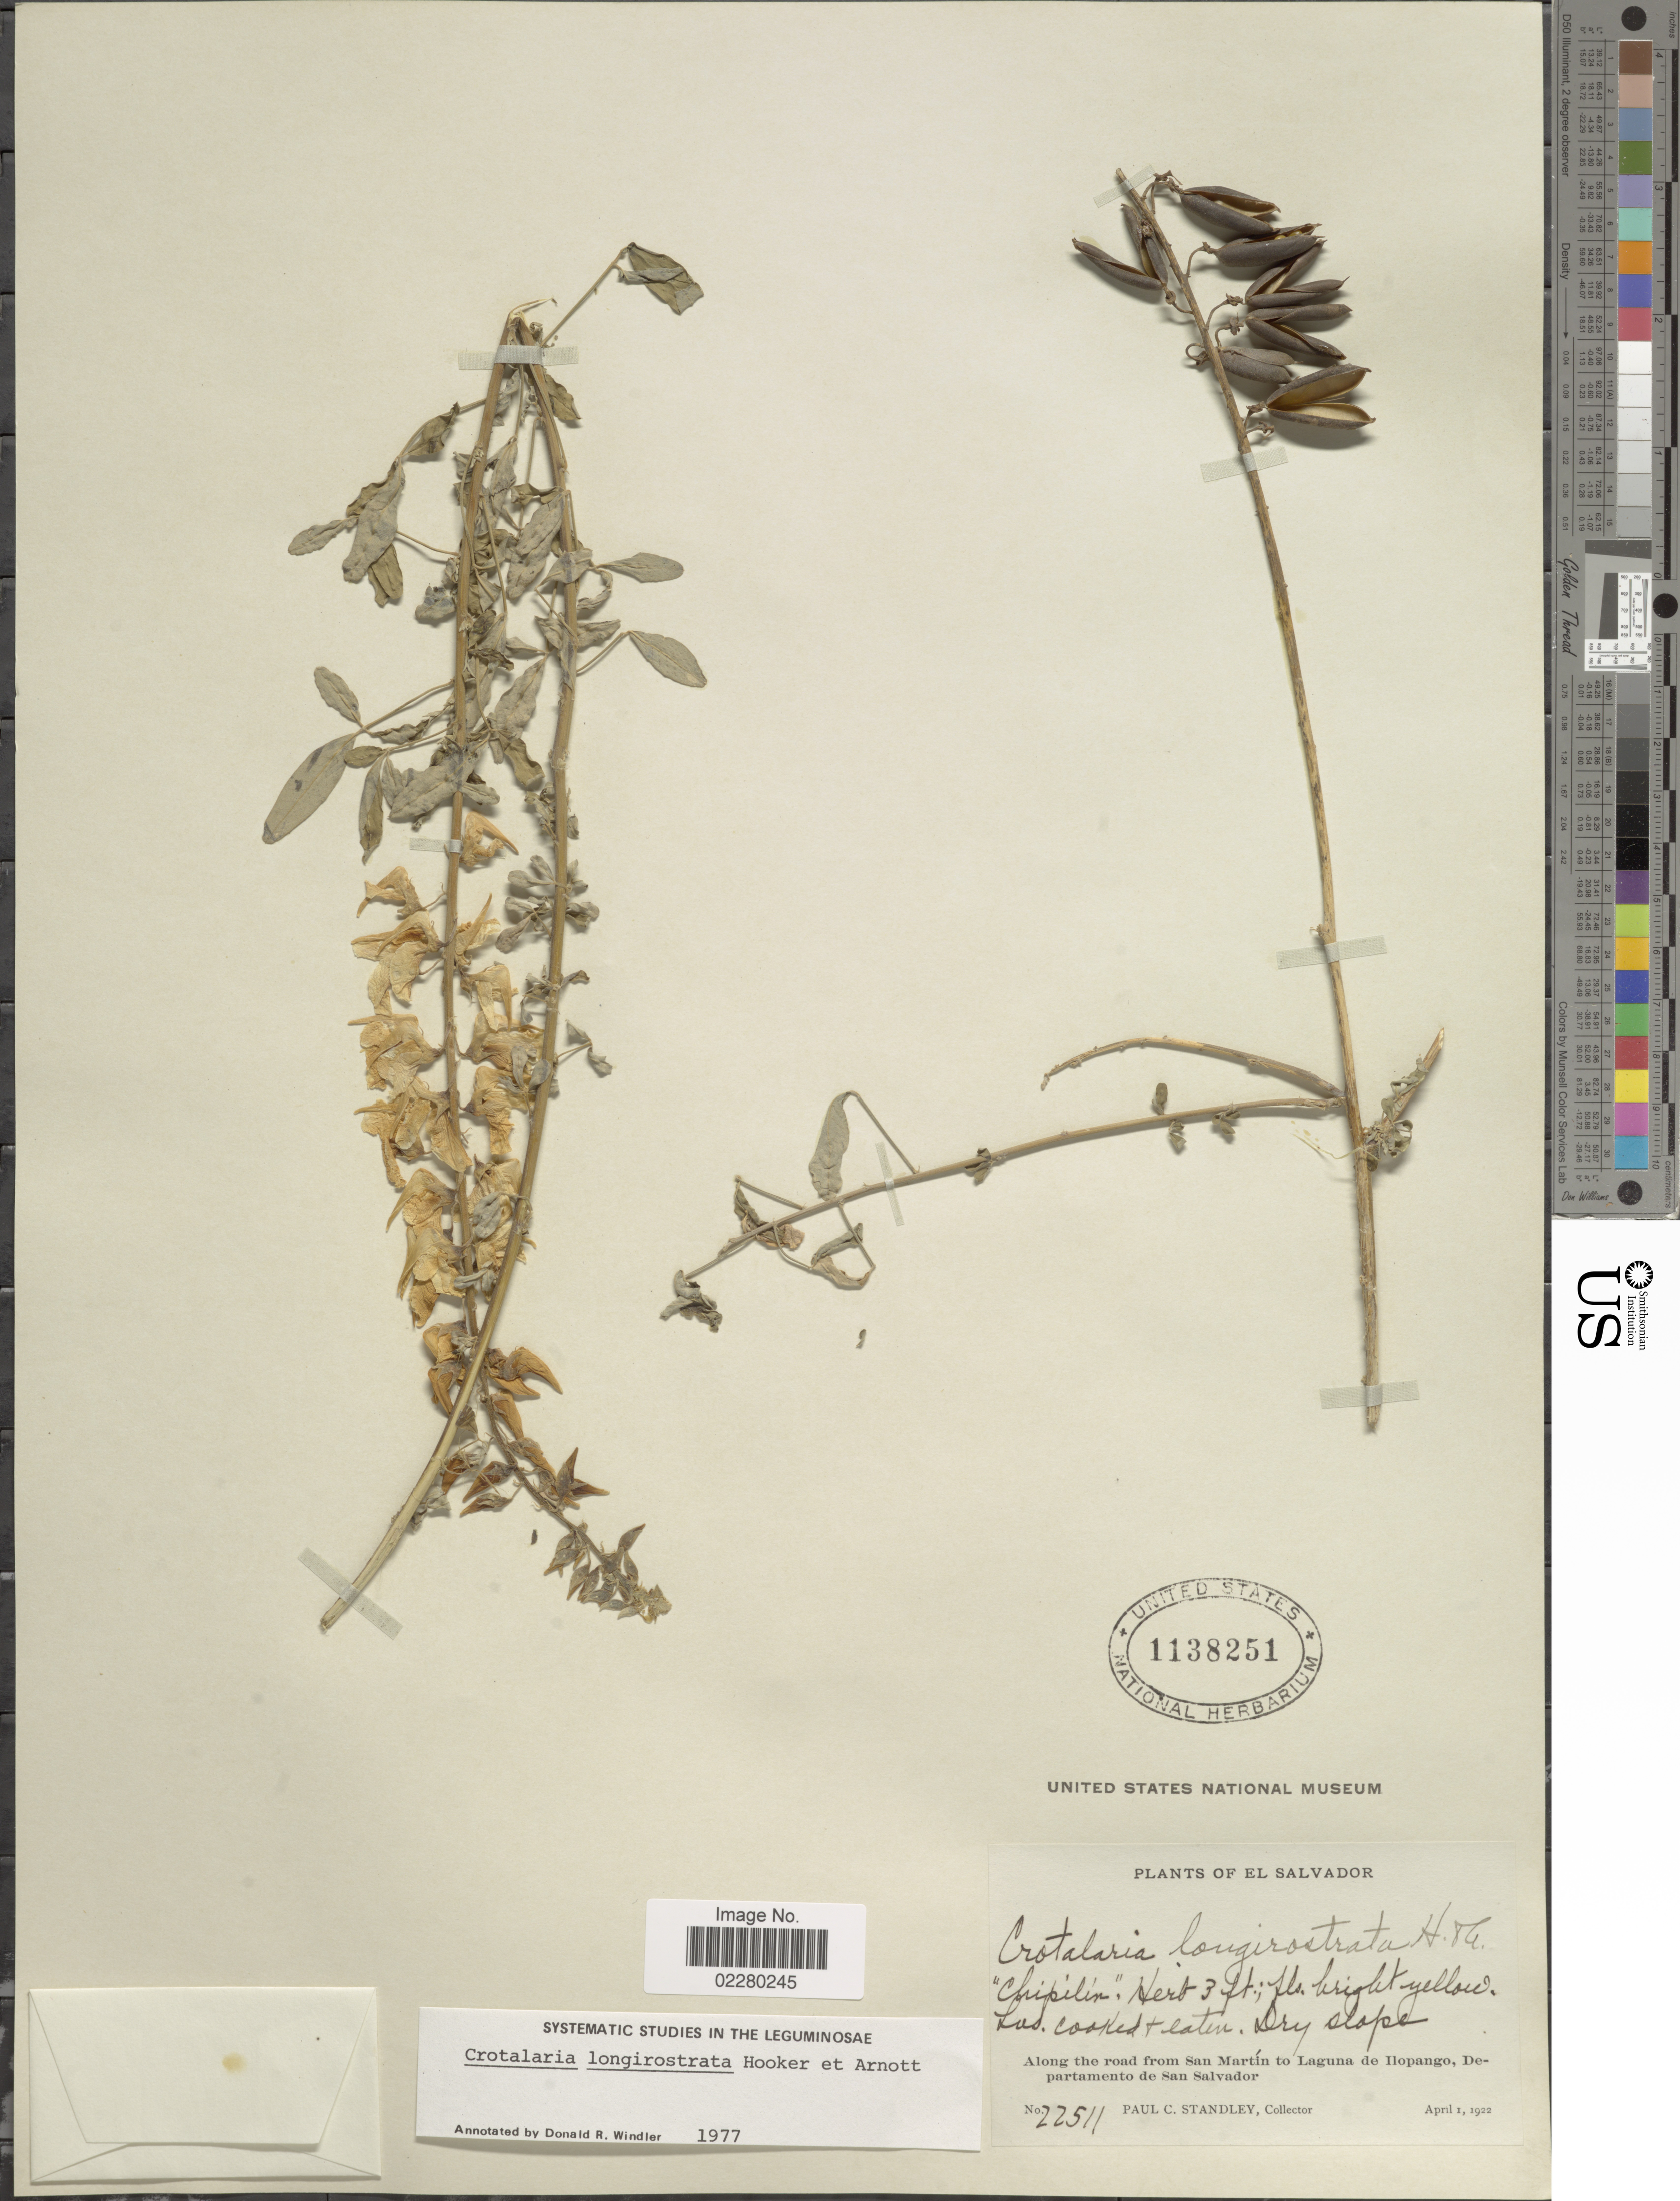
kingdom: Plantae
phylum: Tracheophyta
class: Magnoliopsida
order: Fabales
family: Fabaceae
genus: Crotalaria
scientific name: Crotalaria longirostrata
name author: Hook. & Arn.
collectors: P. C. Standley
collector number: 22511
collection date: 1922-04-01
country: El Salvador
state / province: San Salvador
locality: Along the road from San Martín to Laguna de Ilopango, Departamento de San Salvador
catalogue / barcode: US 1138251